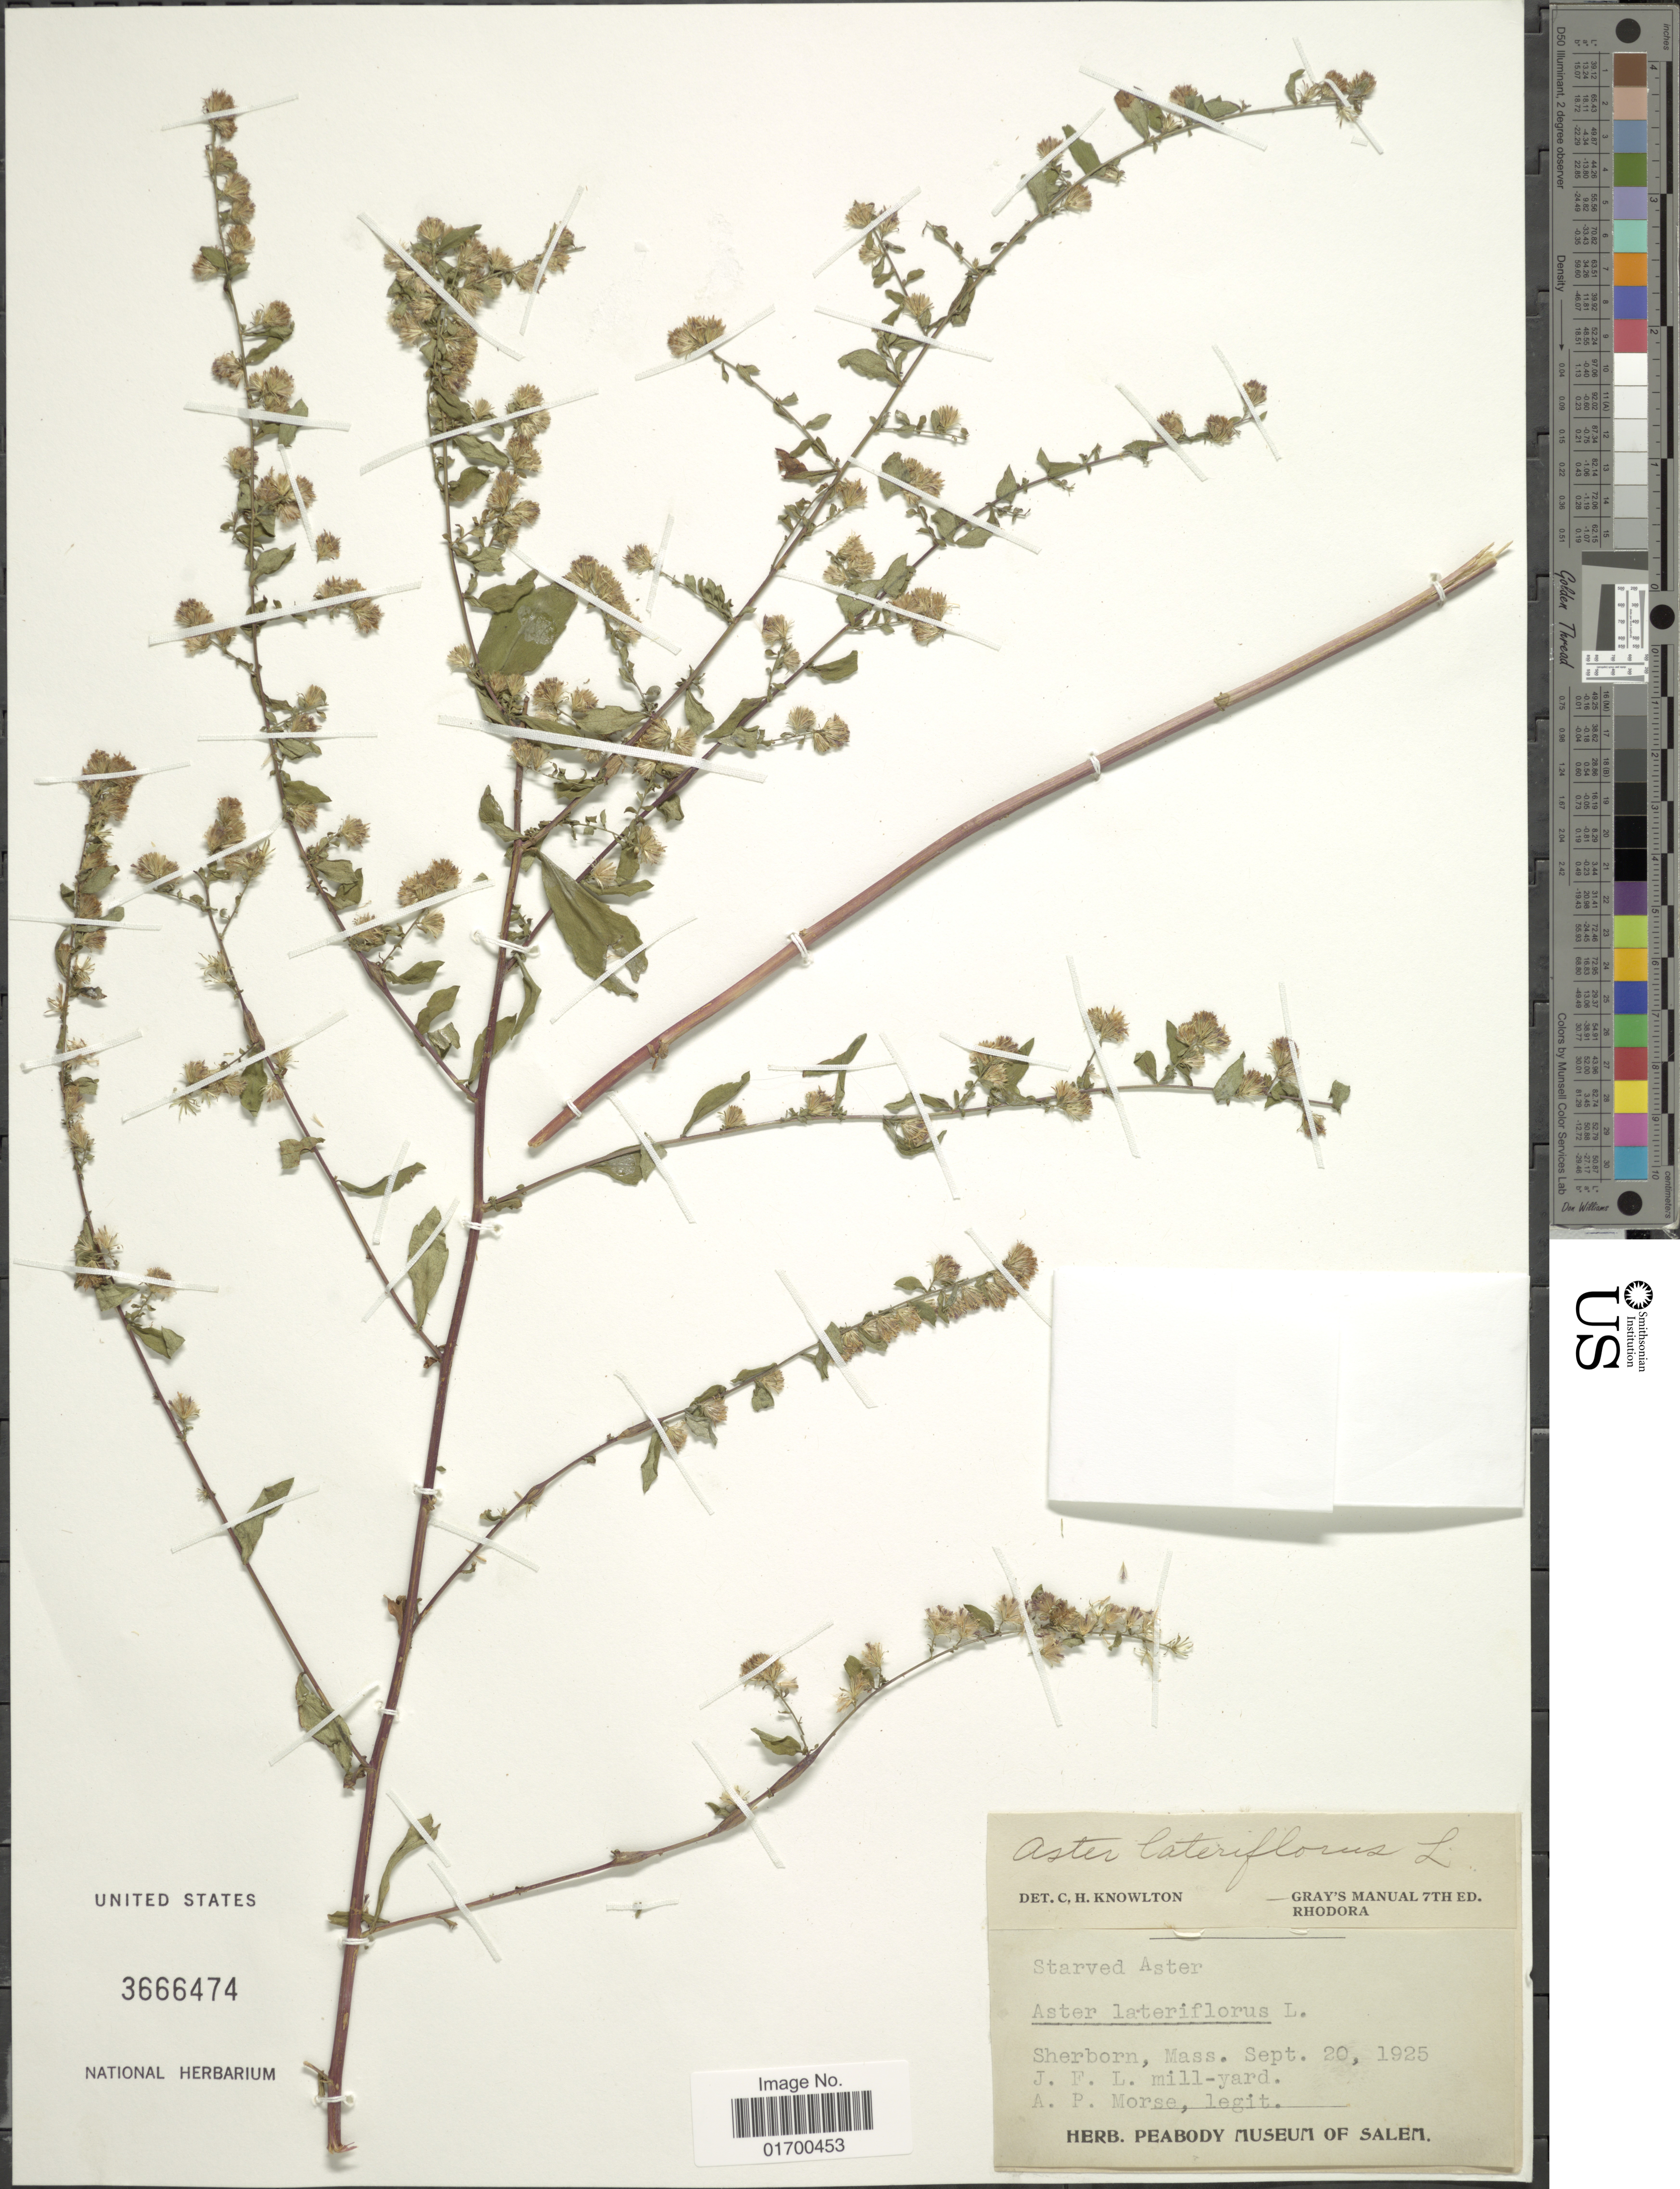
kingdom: Plantae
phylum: Tracheophyta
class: Magnoliopsida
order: Asterales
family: Asteraceae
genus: Symphyotrichum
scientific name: Symphyotrichum lateriflorum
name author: (L.) Á. Löve & D. Löve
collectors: A. Morse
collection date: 1925-09-20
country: United States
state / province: Massachusetts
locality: Sherborn, Mass., J.F.L. mill-yard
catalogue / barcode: US 3666474